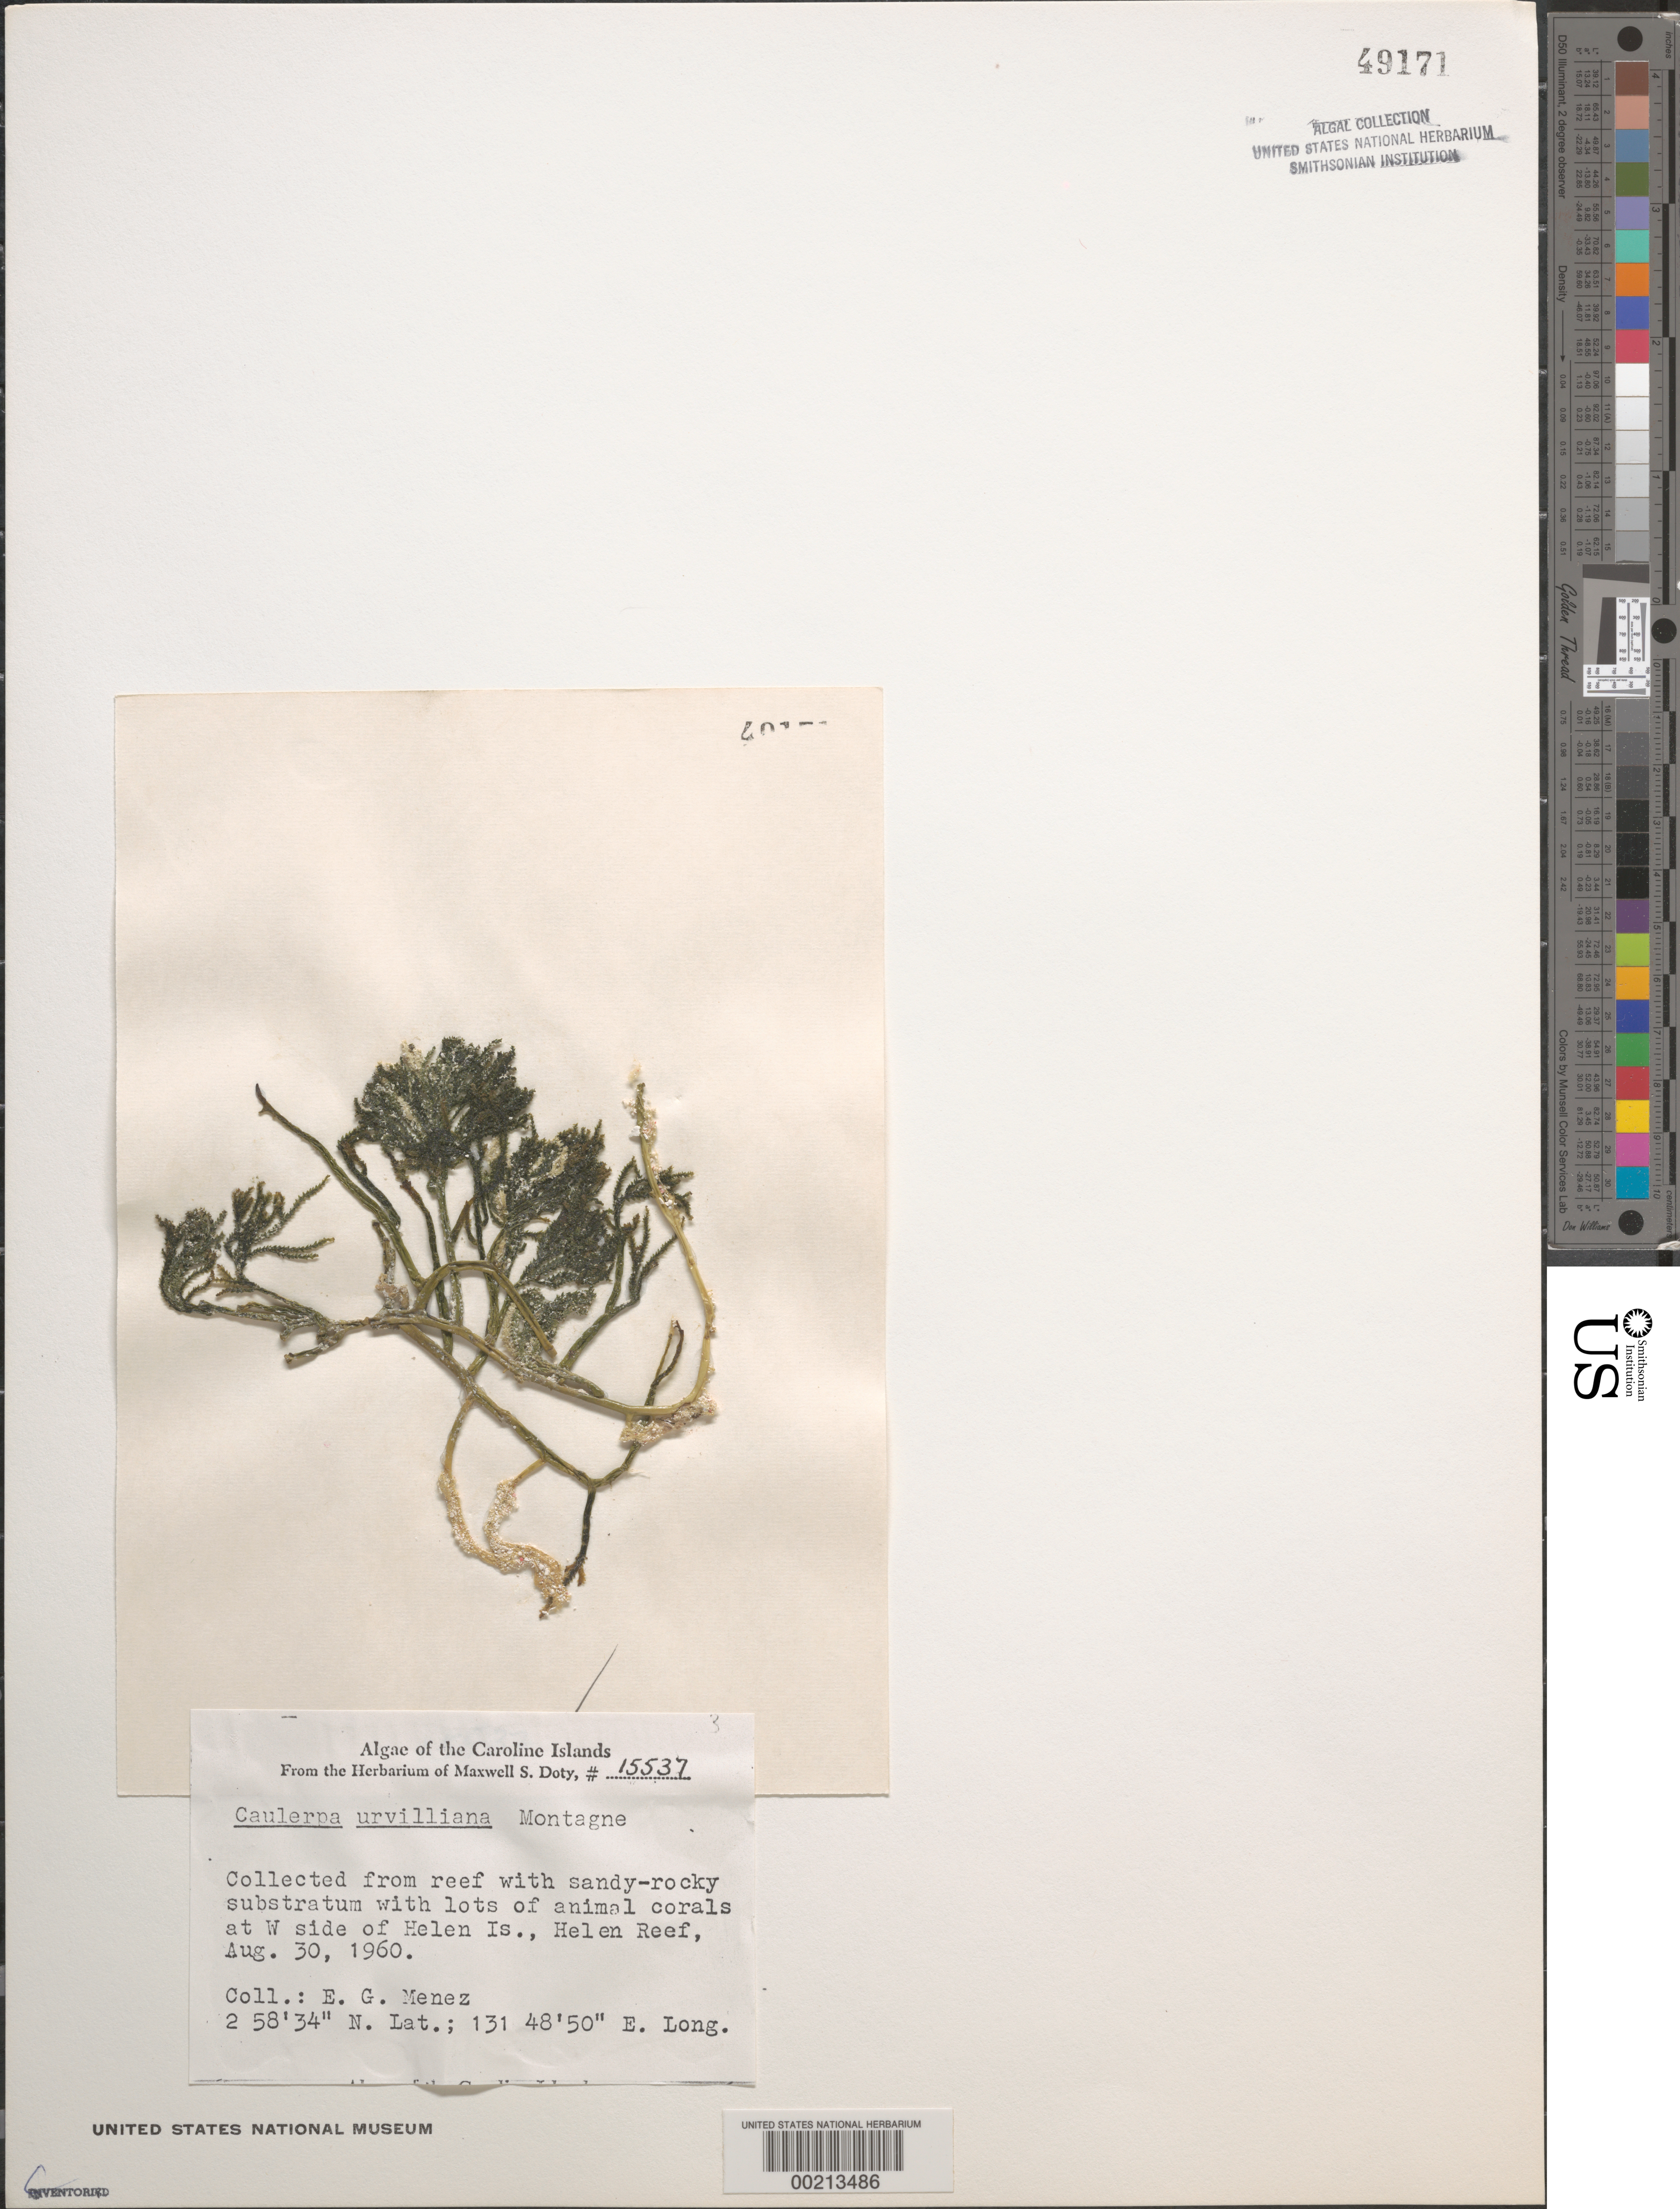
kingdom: Plantae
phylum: Chlorophyta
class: Ulvophyceae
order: Bryopsidales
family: Caulerpaceae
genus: Caulerpa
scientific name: Caulerpa urvilleana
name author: Mont.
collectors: Meñez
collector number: MSD 15537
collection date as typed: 30 Aug 1960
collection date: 1960-08-30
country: Palau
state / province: Belau Outliers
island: Helen Atoll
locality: Helen Reef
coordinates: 2 58' 34" N, 131 48' 50" E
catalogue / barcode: US 49171